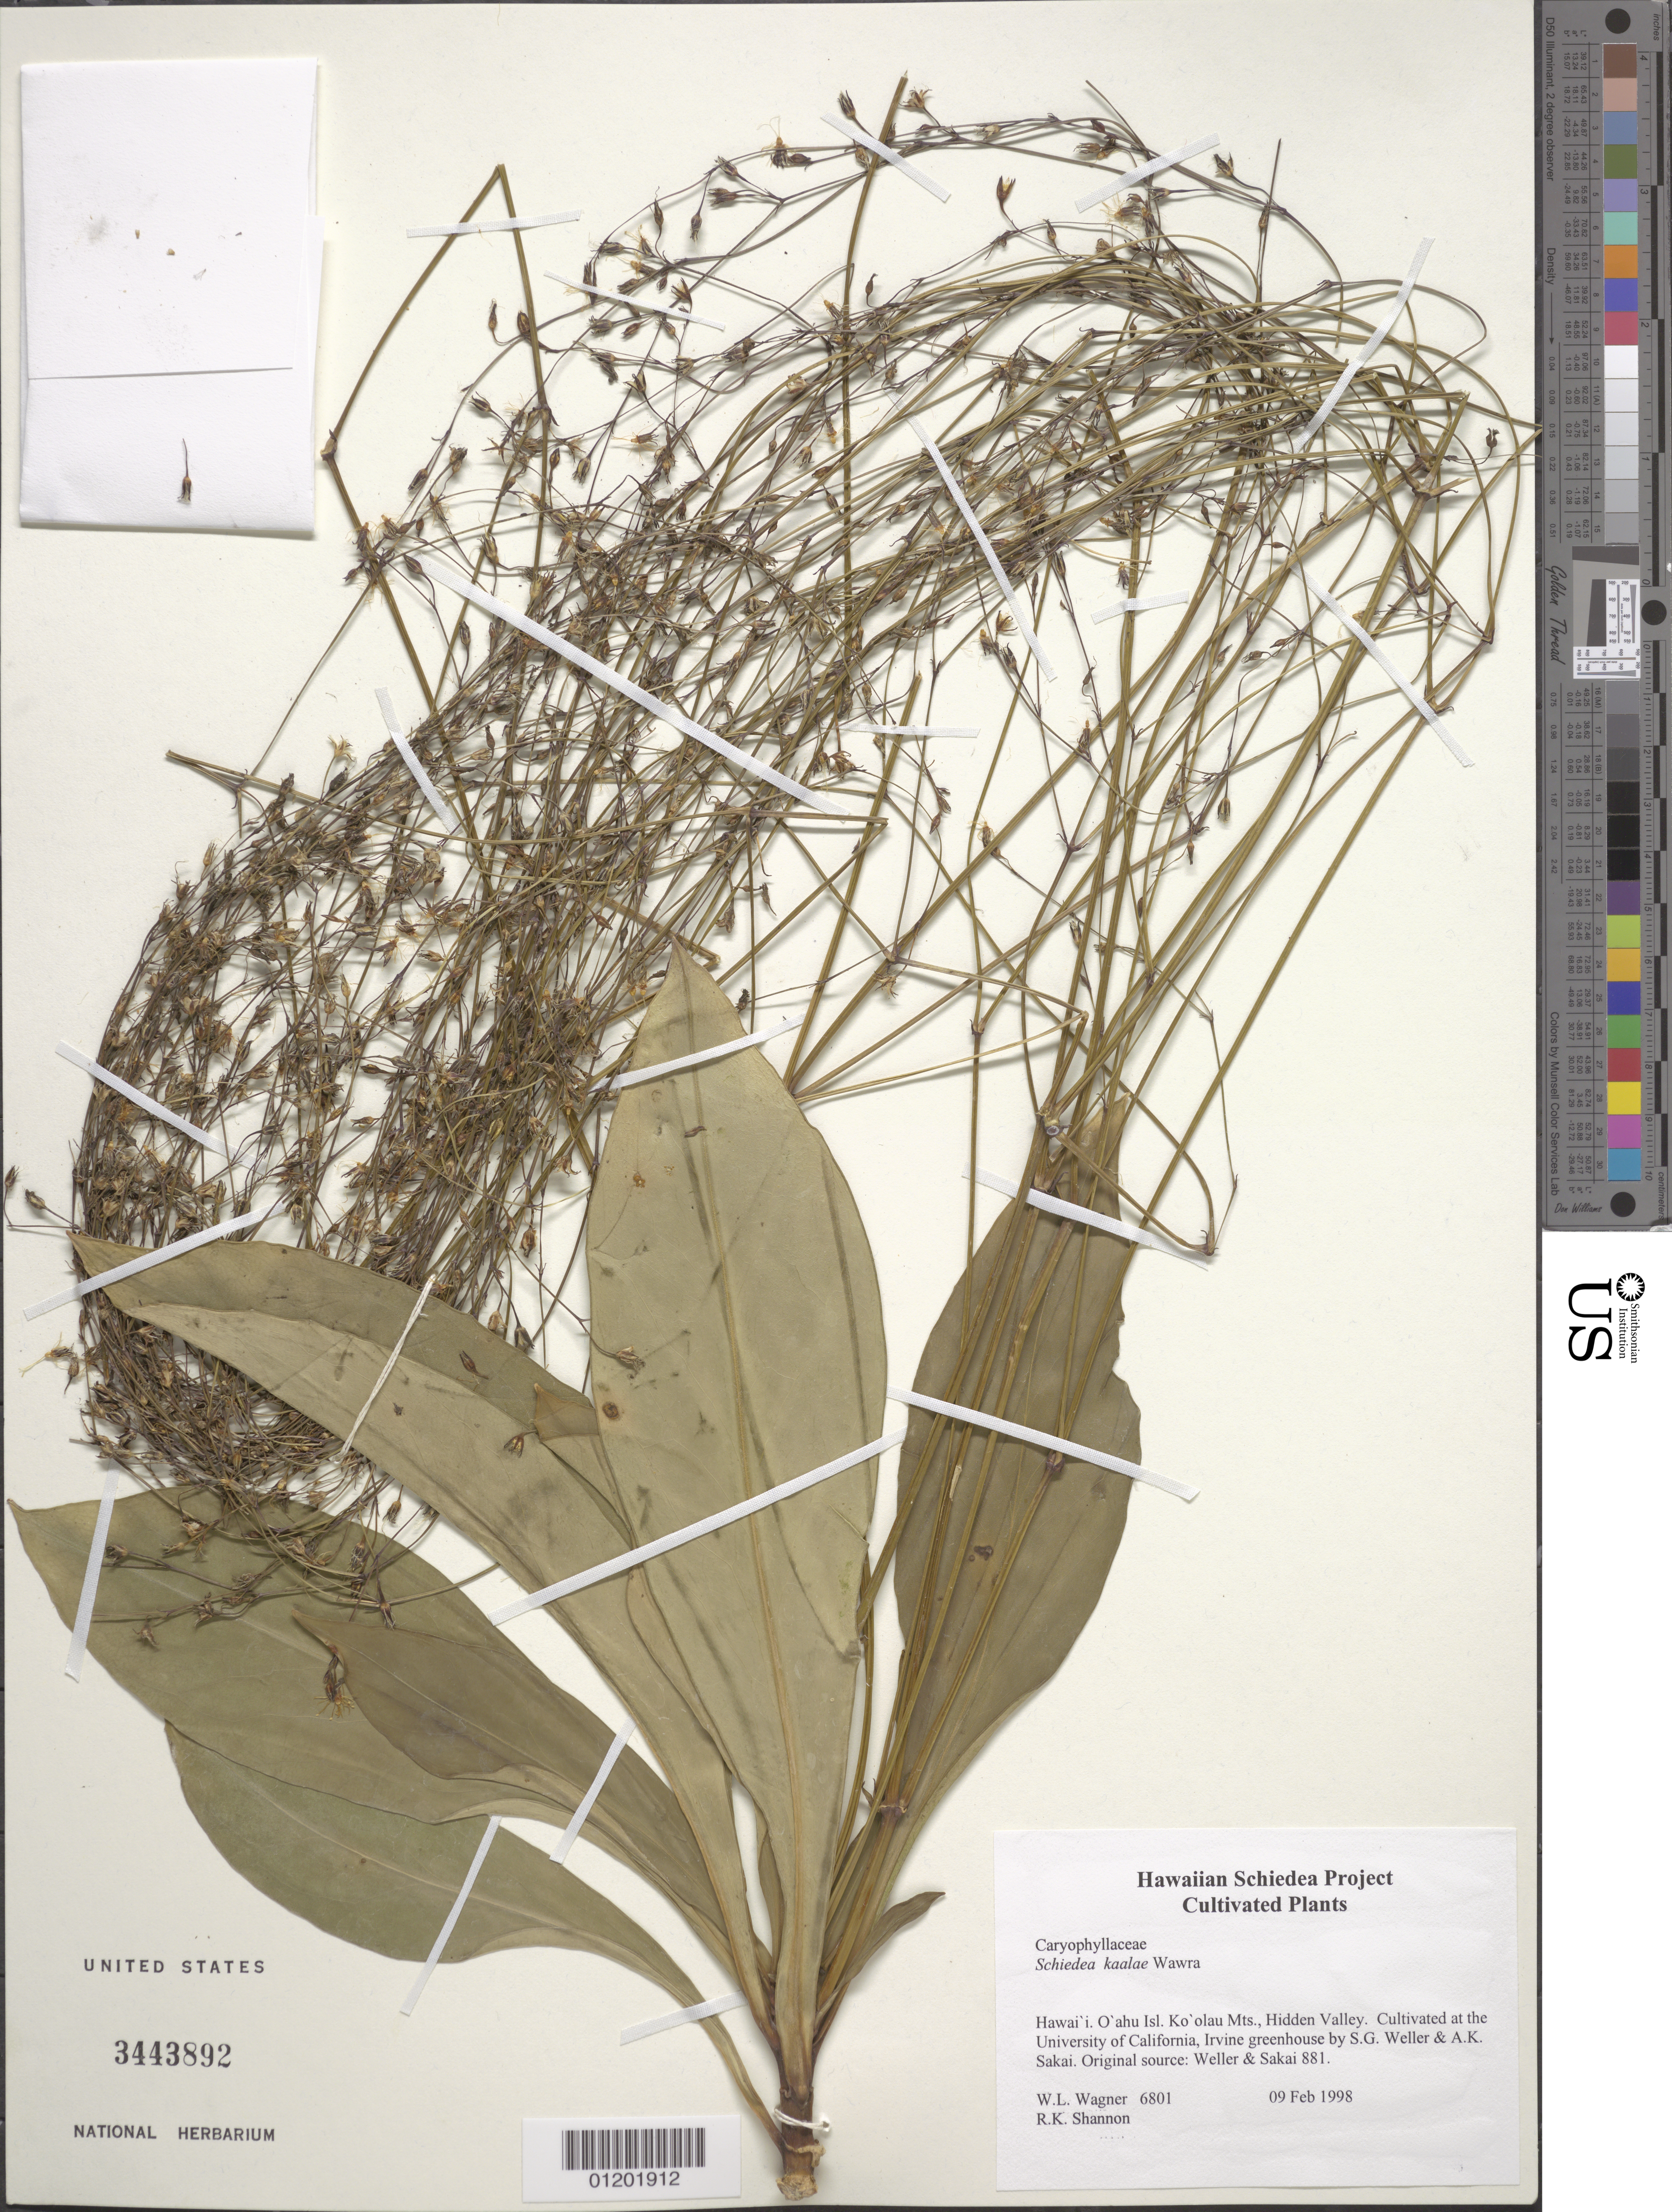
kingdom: Plantae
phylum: Tracheophyta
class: Magnoliopsida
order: Caryophyllales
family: Caryophyllaceae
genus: Schiedea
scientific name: Schiedea kaalae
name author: Wawra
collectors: W. L. Wagner & R. Shannon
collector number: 6801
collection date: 1998-02-09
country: United States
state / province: California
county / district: Orange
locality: University of California, Irvine greenhouse.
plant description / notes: Cultivated at the University of California, Irvine greenhouse by S.G. Weller & A.K. Sakai. Original source: Weller & Sakai 881.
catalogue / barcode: US 3443892